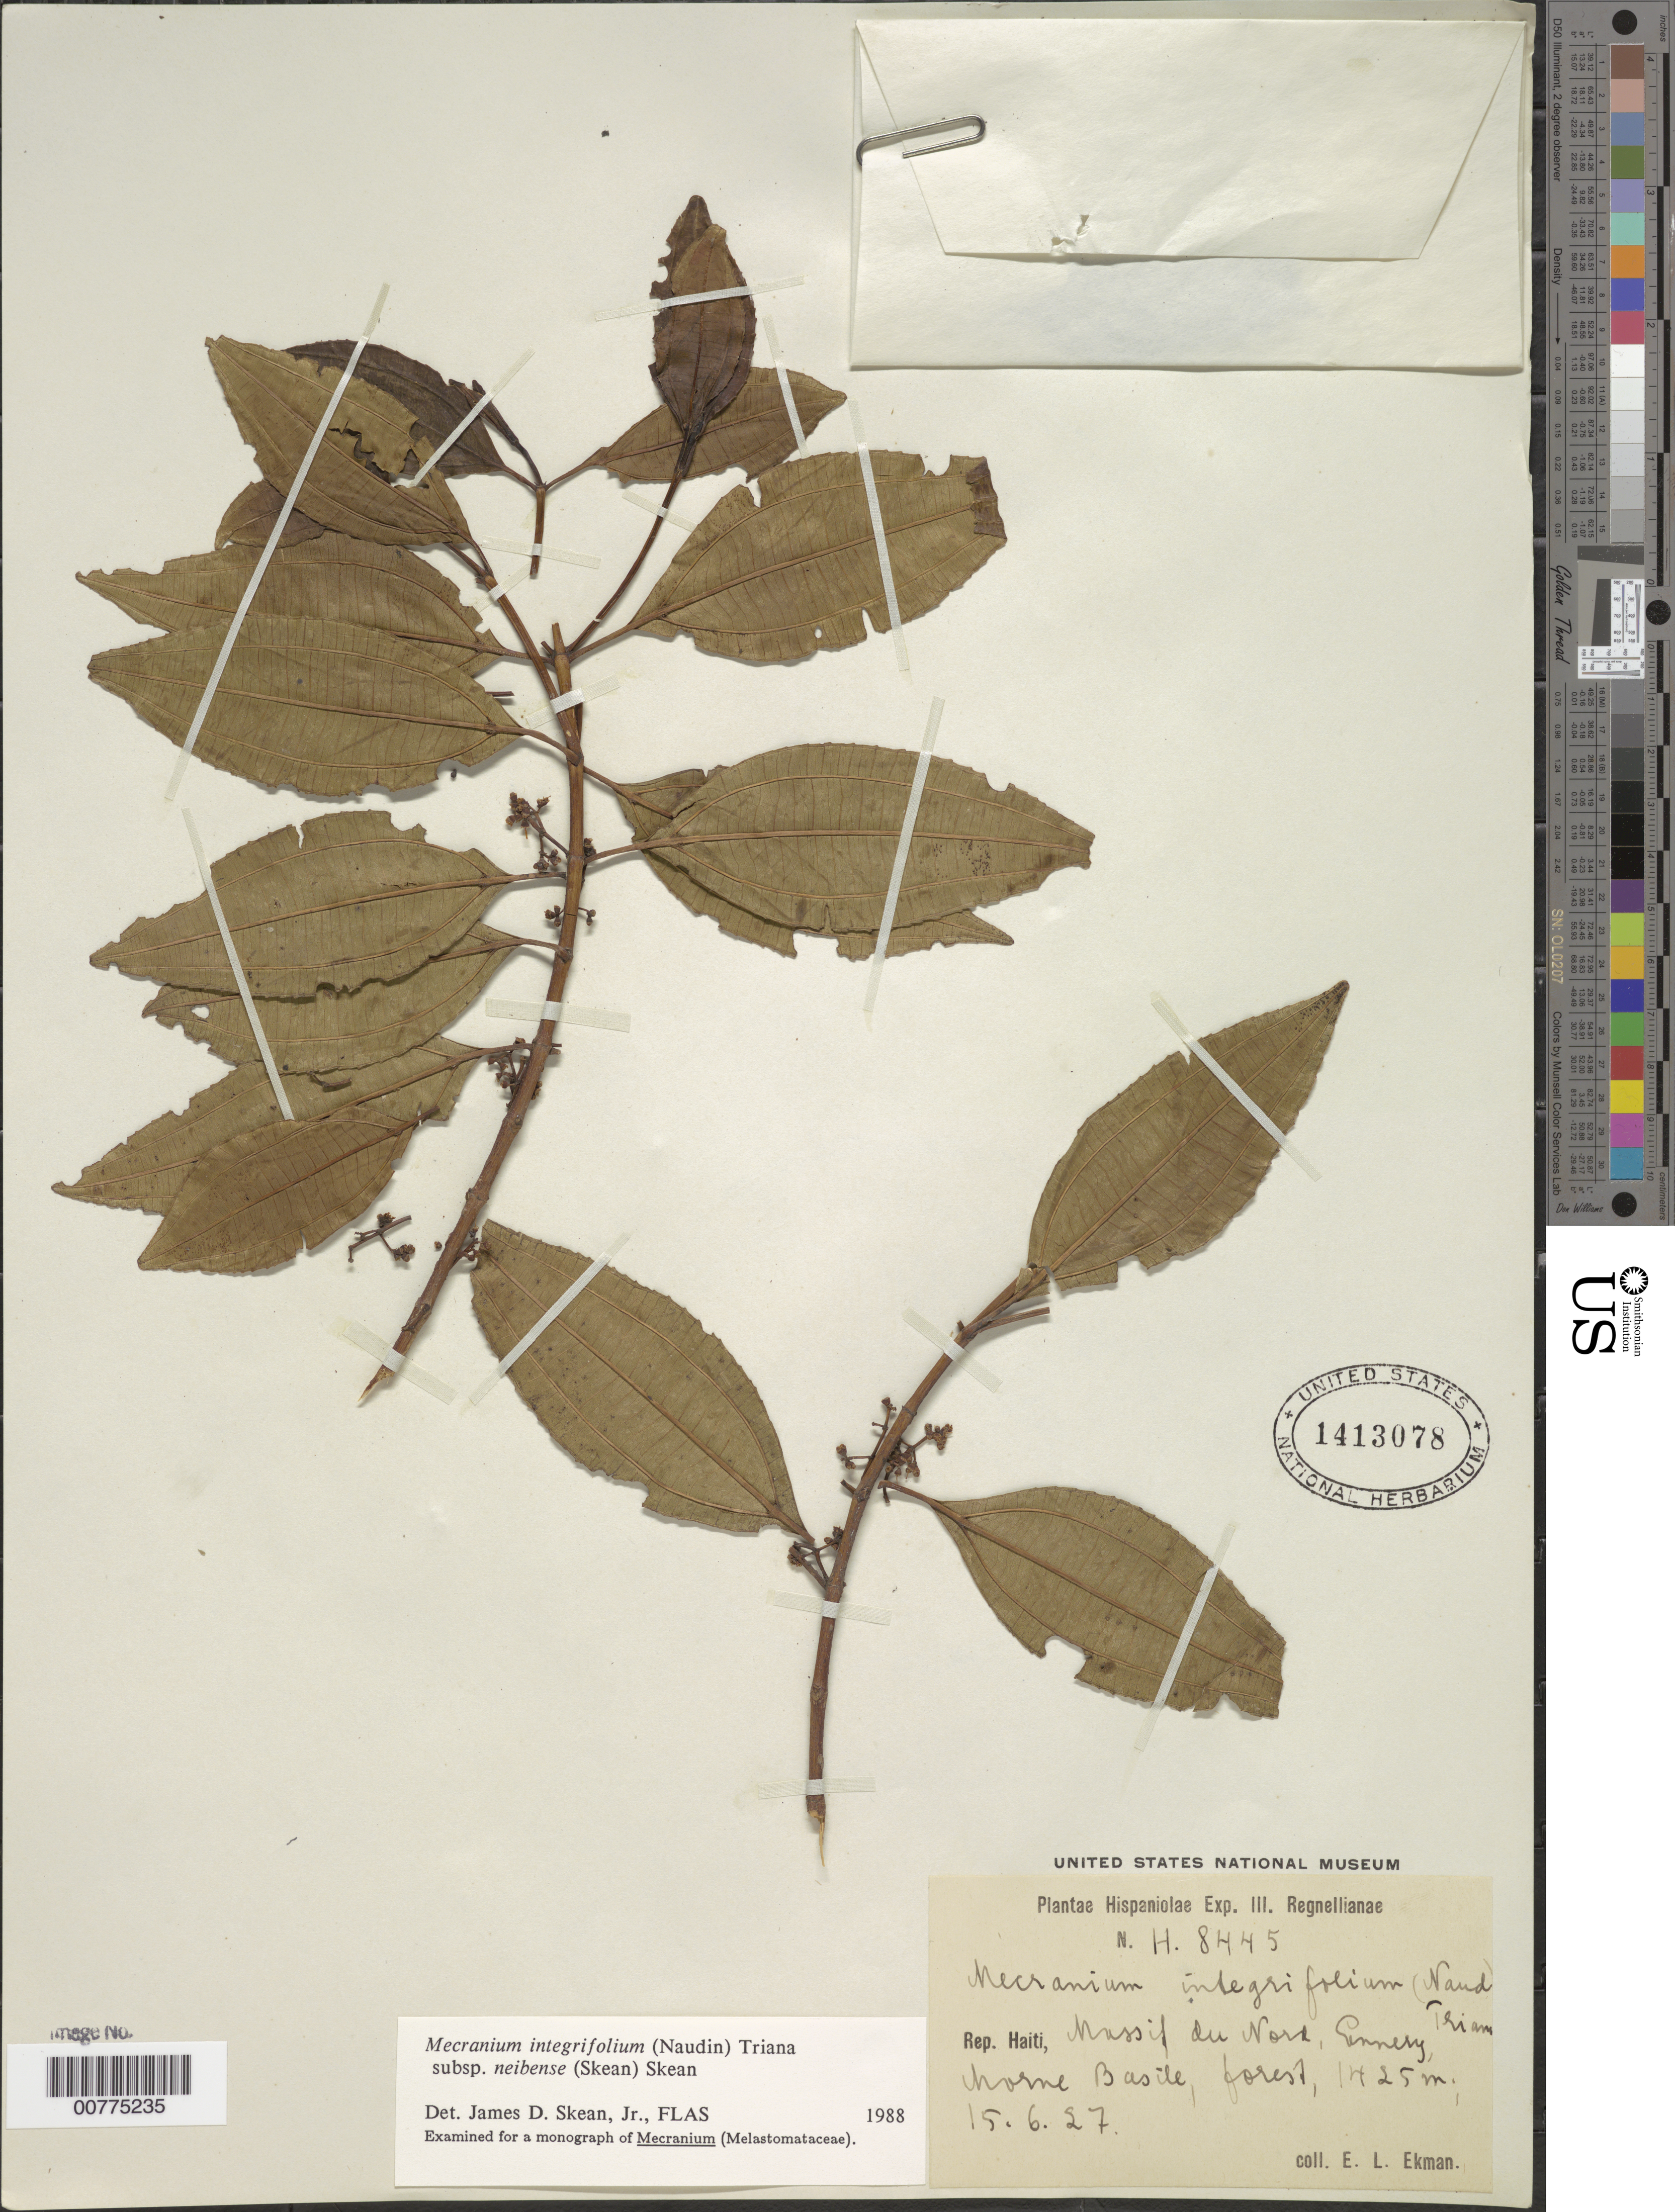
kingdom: Plantae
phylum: Tracheophyta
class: Magnoliopsida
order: Myrtales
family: Melastomataceae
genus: Mecranium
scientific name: Mecranium integrifolium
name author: (Naudin) Triana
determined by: Skean, J. D., Jr.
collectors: E. L. Ekman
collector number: H 8445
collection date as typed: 15 Jun 1927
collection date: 1927-06-15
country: Haiti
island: Hispaniola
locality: Massif du Nord, Ennery, Morne Basile.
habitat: Forest.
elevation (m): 1425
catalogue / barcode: US 1413078